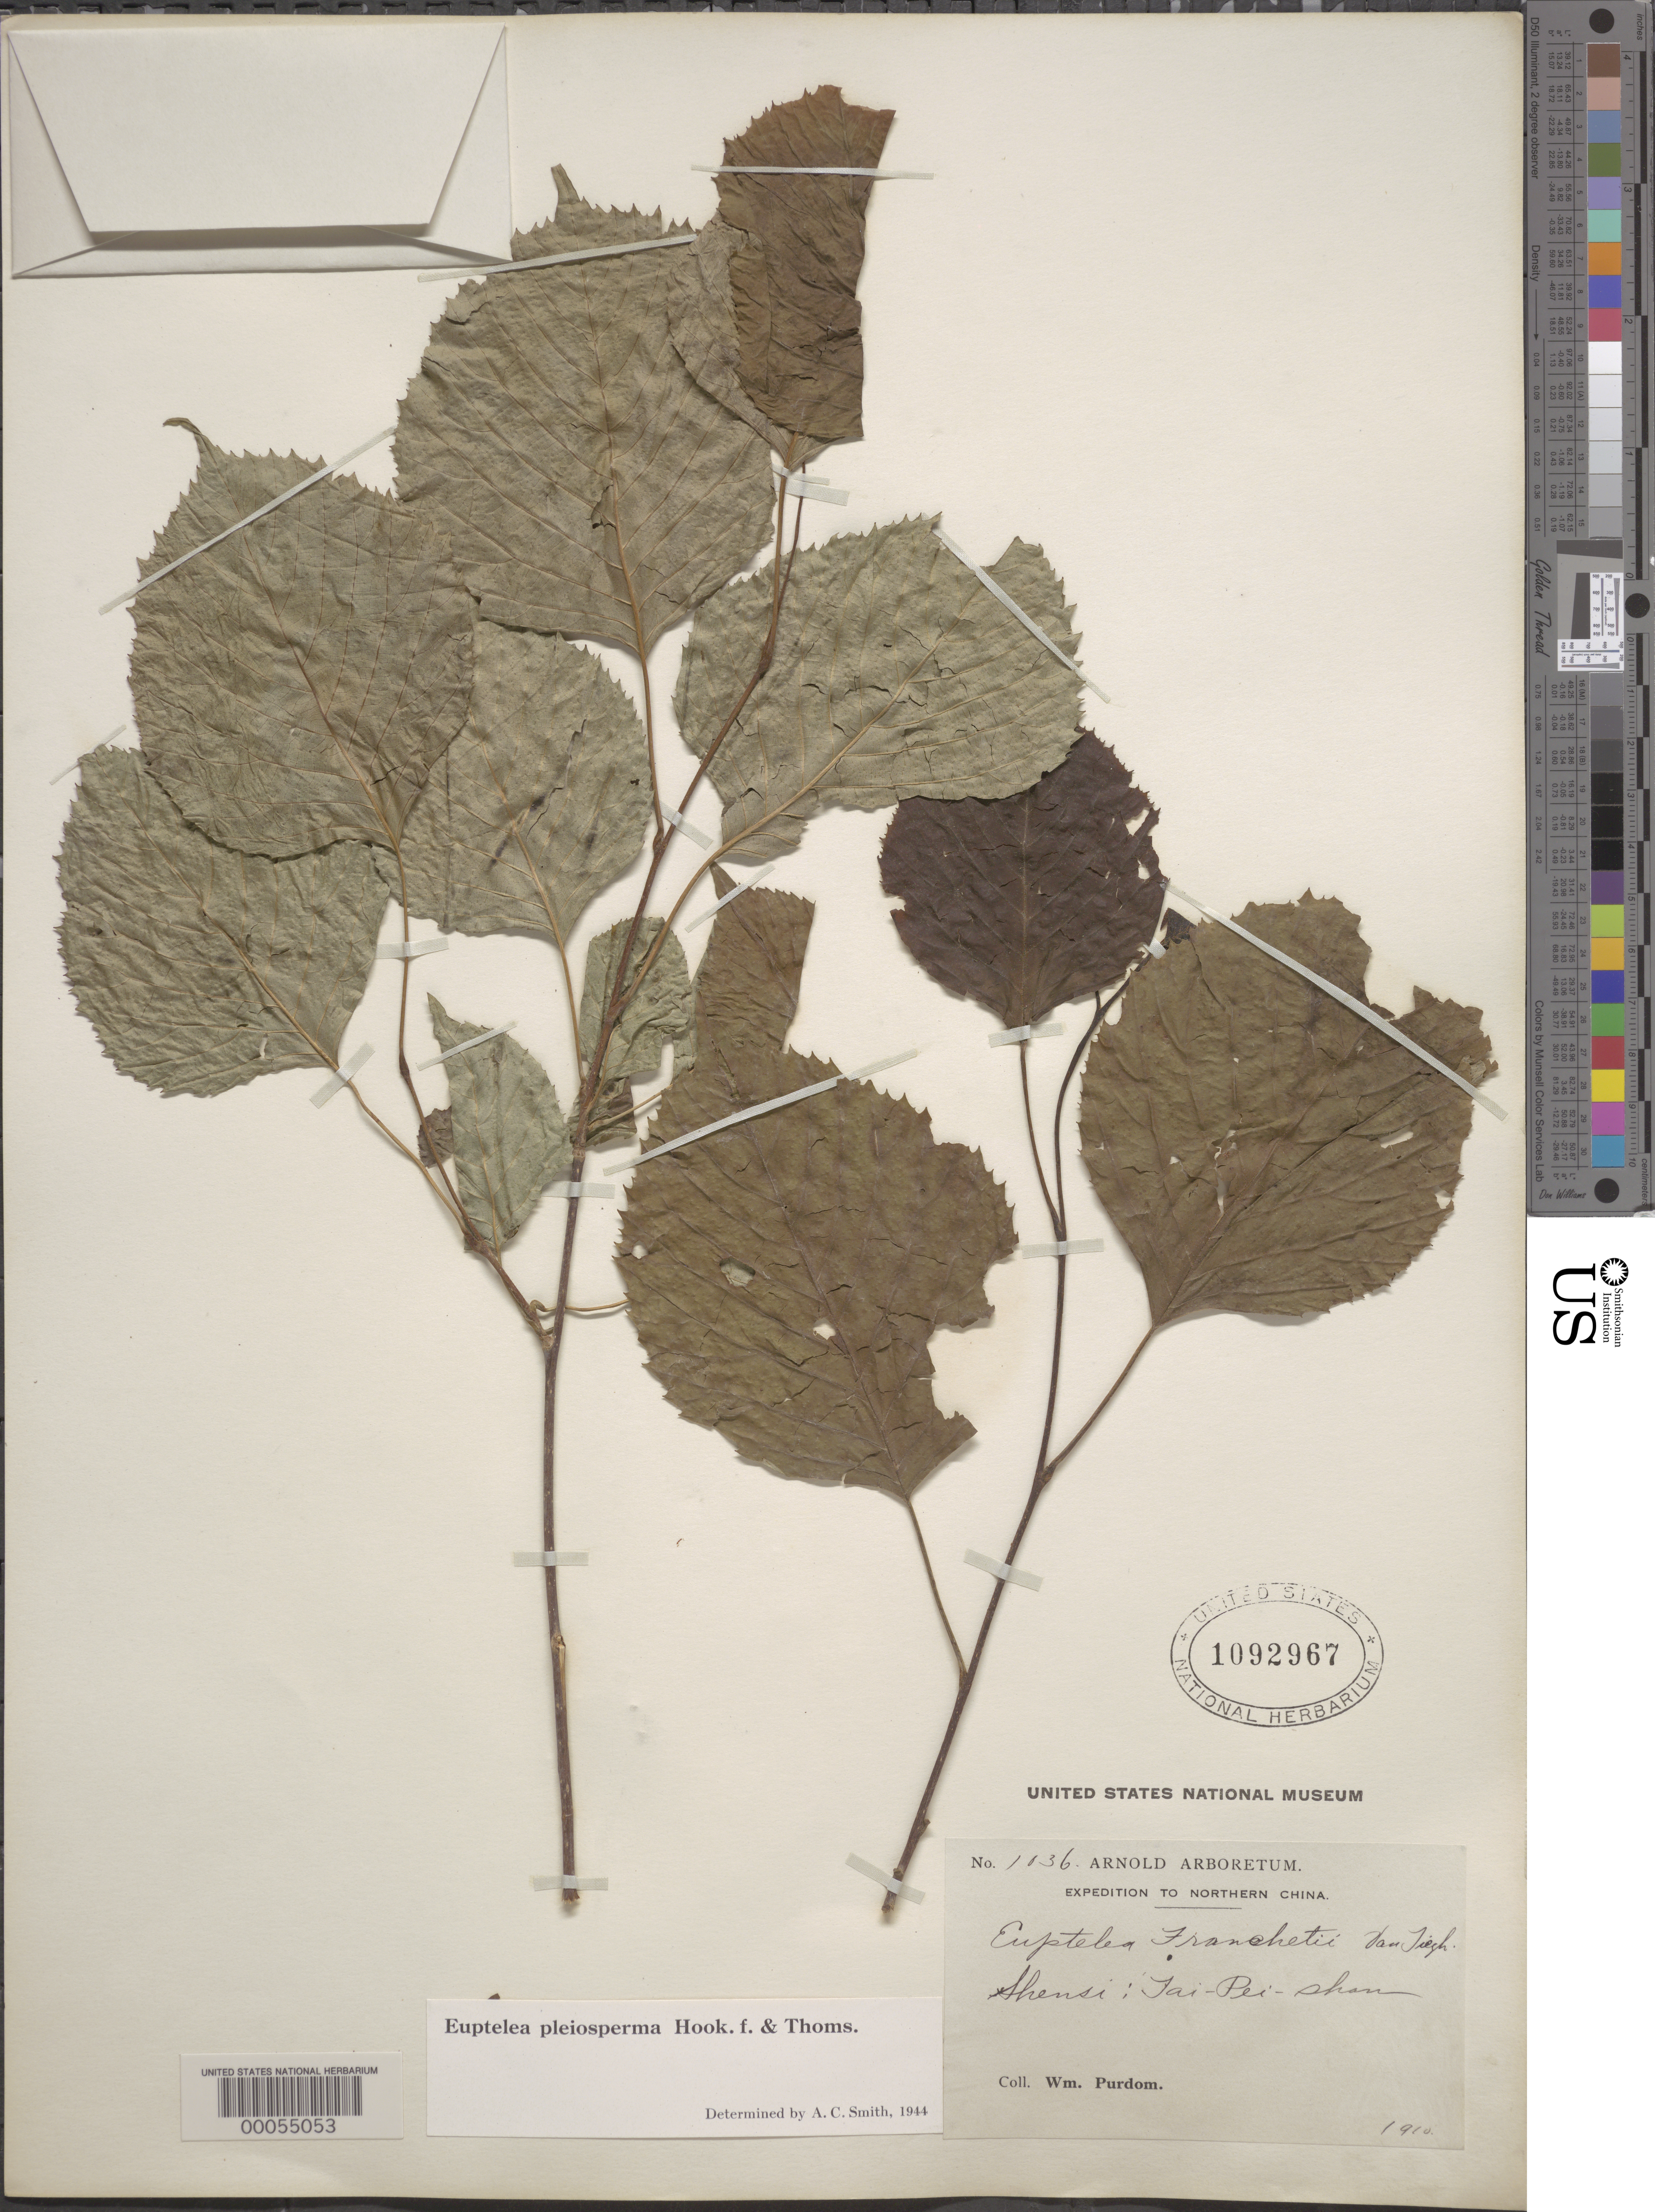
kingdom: Plantae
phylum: Tracheophyta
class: Magnoliopsida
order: Ranunculales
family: Eupteleaceae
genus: Euptelea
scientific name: Euptelea pleiosperma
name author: Hook. f. & Thomson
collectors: W. Purdom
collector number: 1036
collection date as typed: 1910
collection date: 1910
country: China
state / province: Shaanxi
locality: Tai-pei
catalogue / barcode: US 1092967